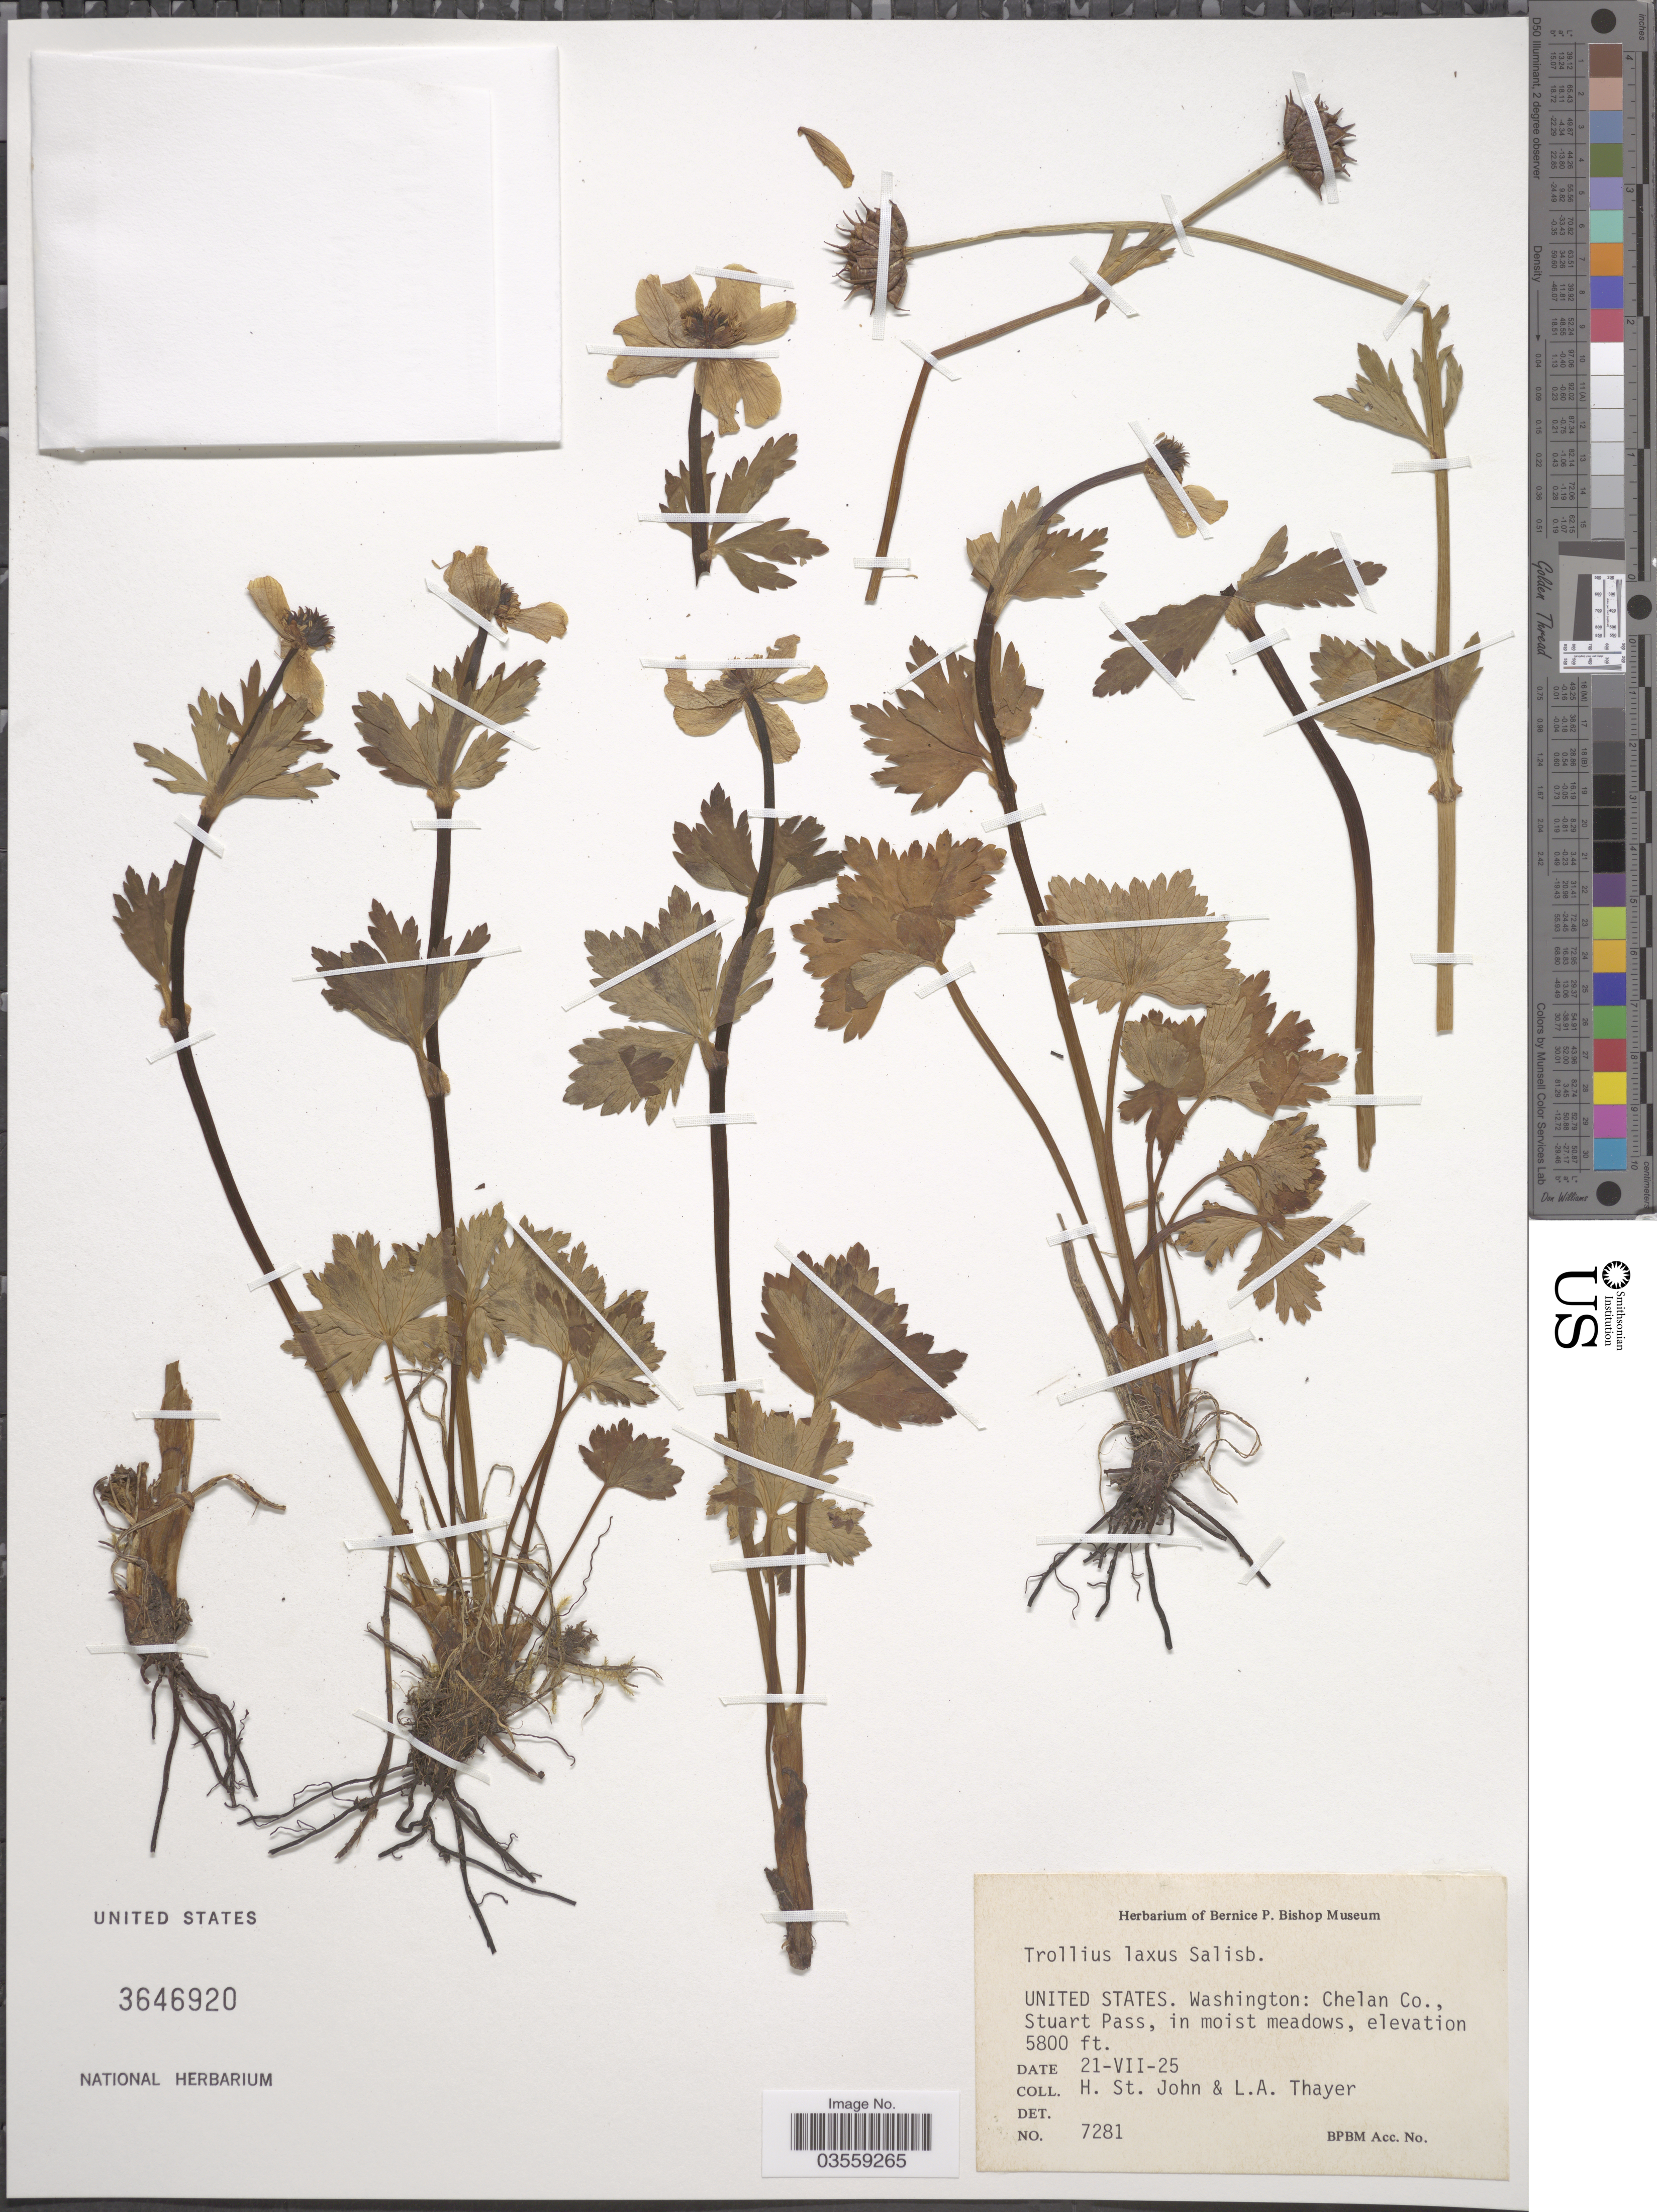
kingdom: Plantae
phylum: Tracheophyta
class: Magnoliopsida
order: Ranunculales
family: Ranunculaceae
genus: Trollius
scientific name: Trollius laxus var. laxus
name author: Salisb.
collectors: H. St. John & L. Thayer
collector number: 7281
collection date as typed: Transcribed d/m/y: 21/7/25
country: United States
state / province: Washington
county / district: Chelan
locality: Chelan Co., Stuart Pass.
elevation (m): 1768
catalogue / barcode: US 3646920